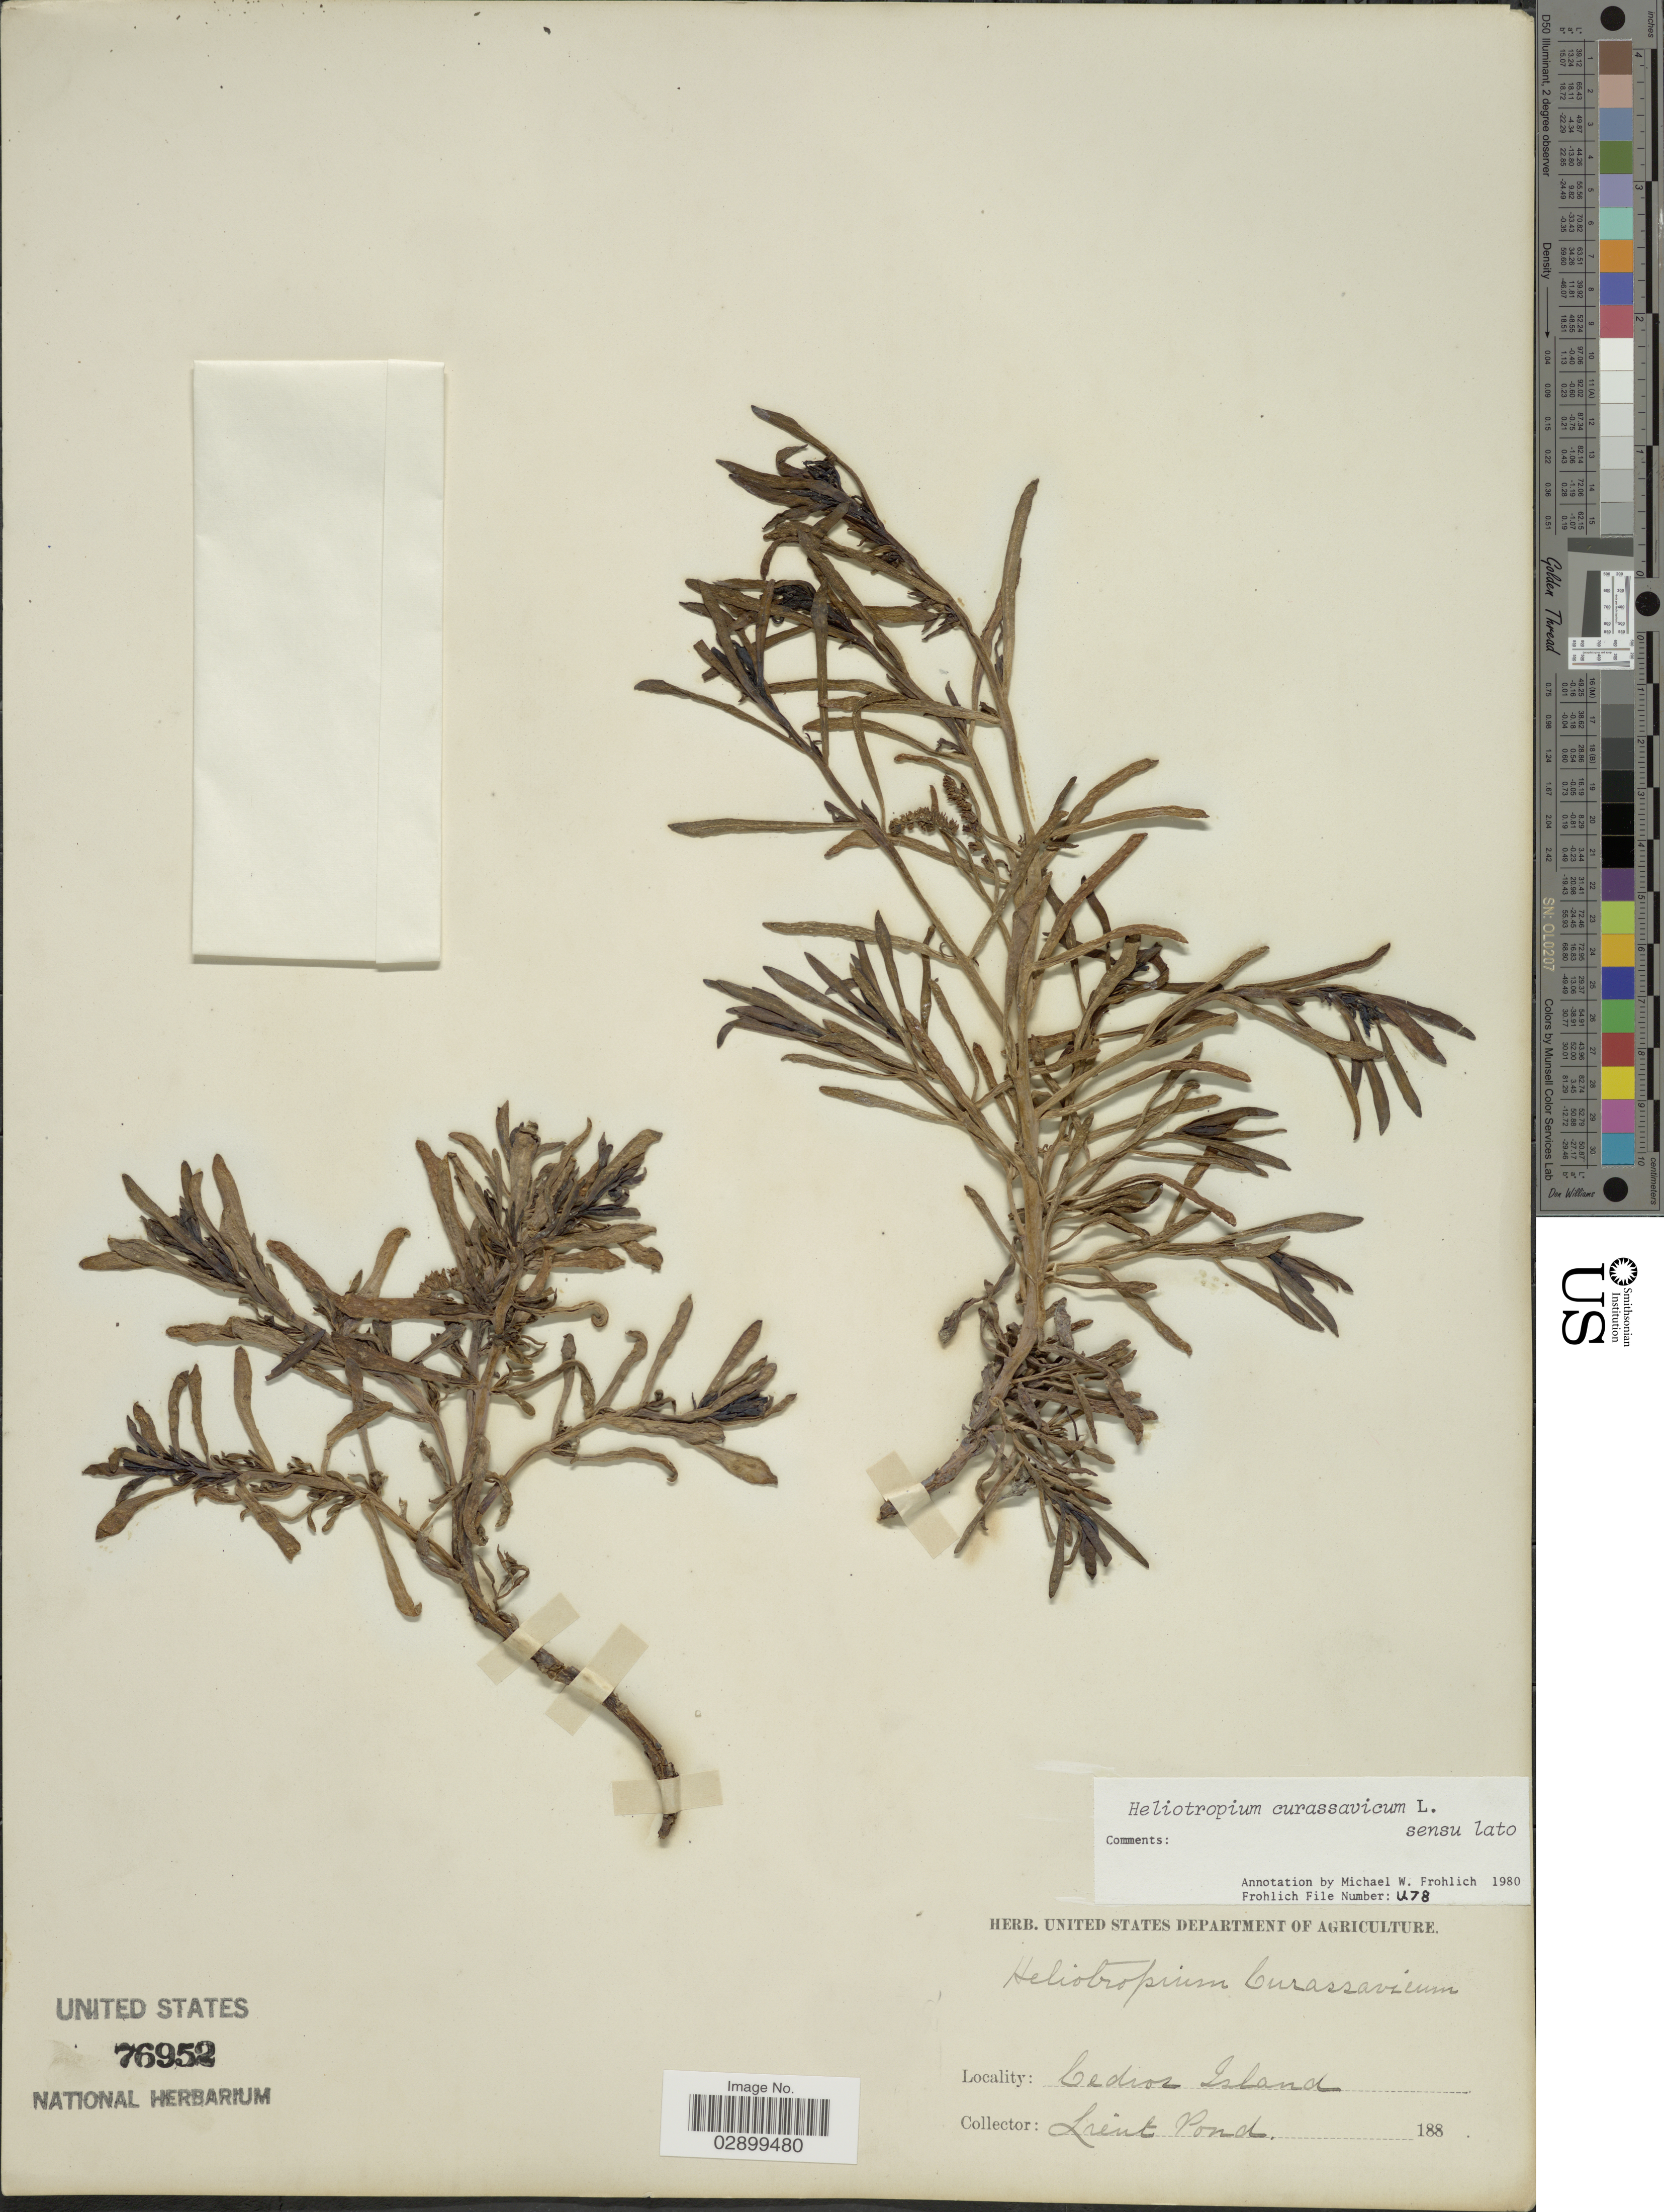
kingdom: Plantae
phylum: Tracheophyta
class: Magnoliopsida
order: Boraginales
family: Heliotropiaceae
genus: Heliotropium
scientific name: Heliotropium curassavicum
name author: L.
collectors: C. Pond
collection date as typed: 188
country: Mexico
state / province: Baja California Norte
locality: Cedros Island.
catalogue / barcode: US 76952